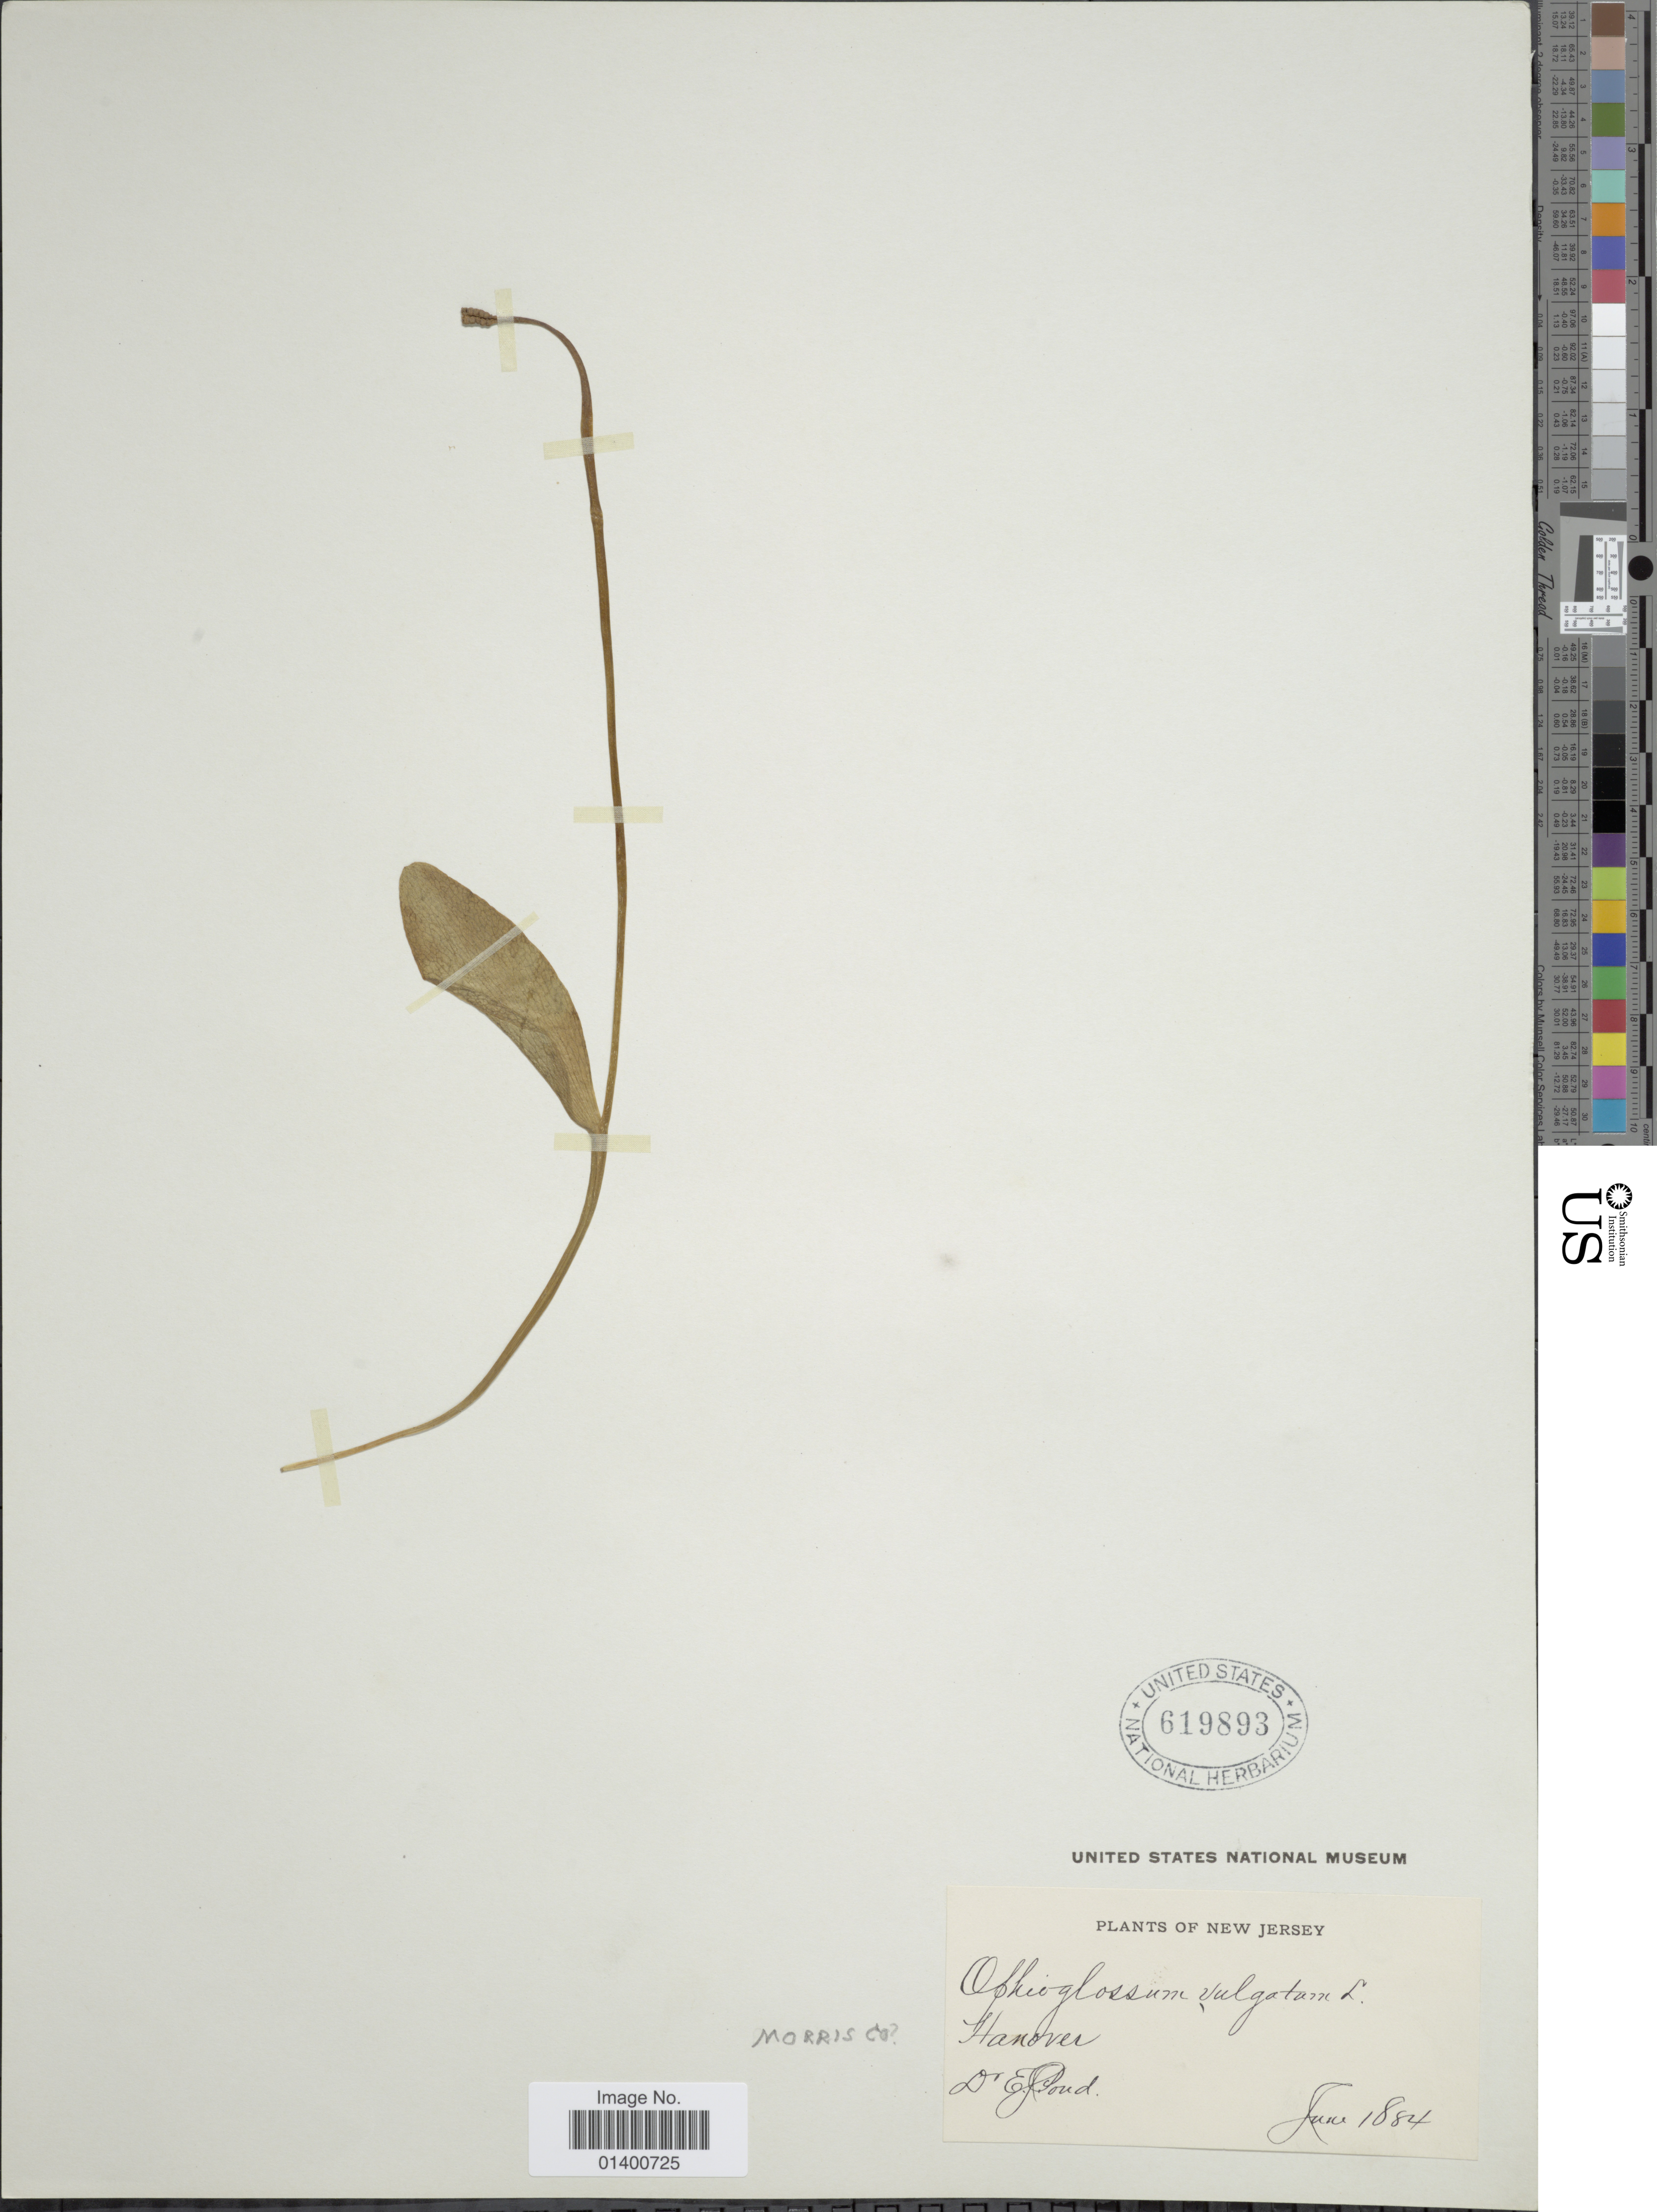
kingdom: Plantae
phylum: Tracheophyta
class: Polypodiopsida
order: Ophioglossales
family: Ophioglossaceae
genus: Ophioglossum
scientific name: Ophioglossum vulgatum var. pseudopodum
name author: (S.F. Blake) Farw.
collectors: E. Pond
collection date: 1884-06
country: United States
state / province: New Jersey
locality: Hanover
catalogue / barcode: US 619893